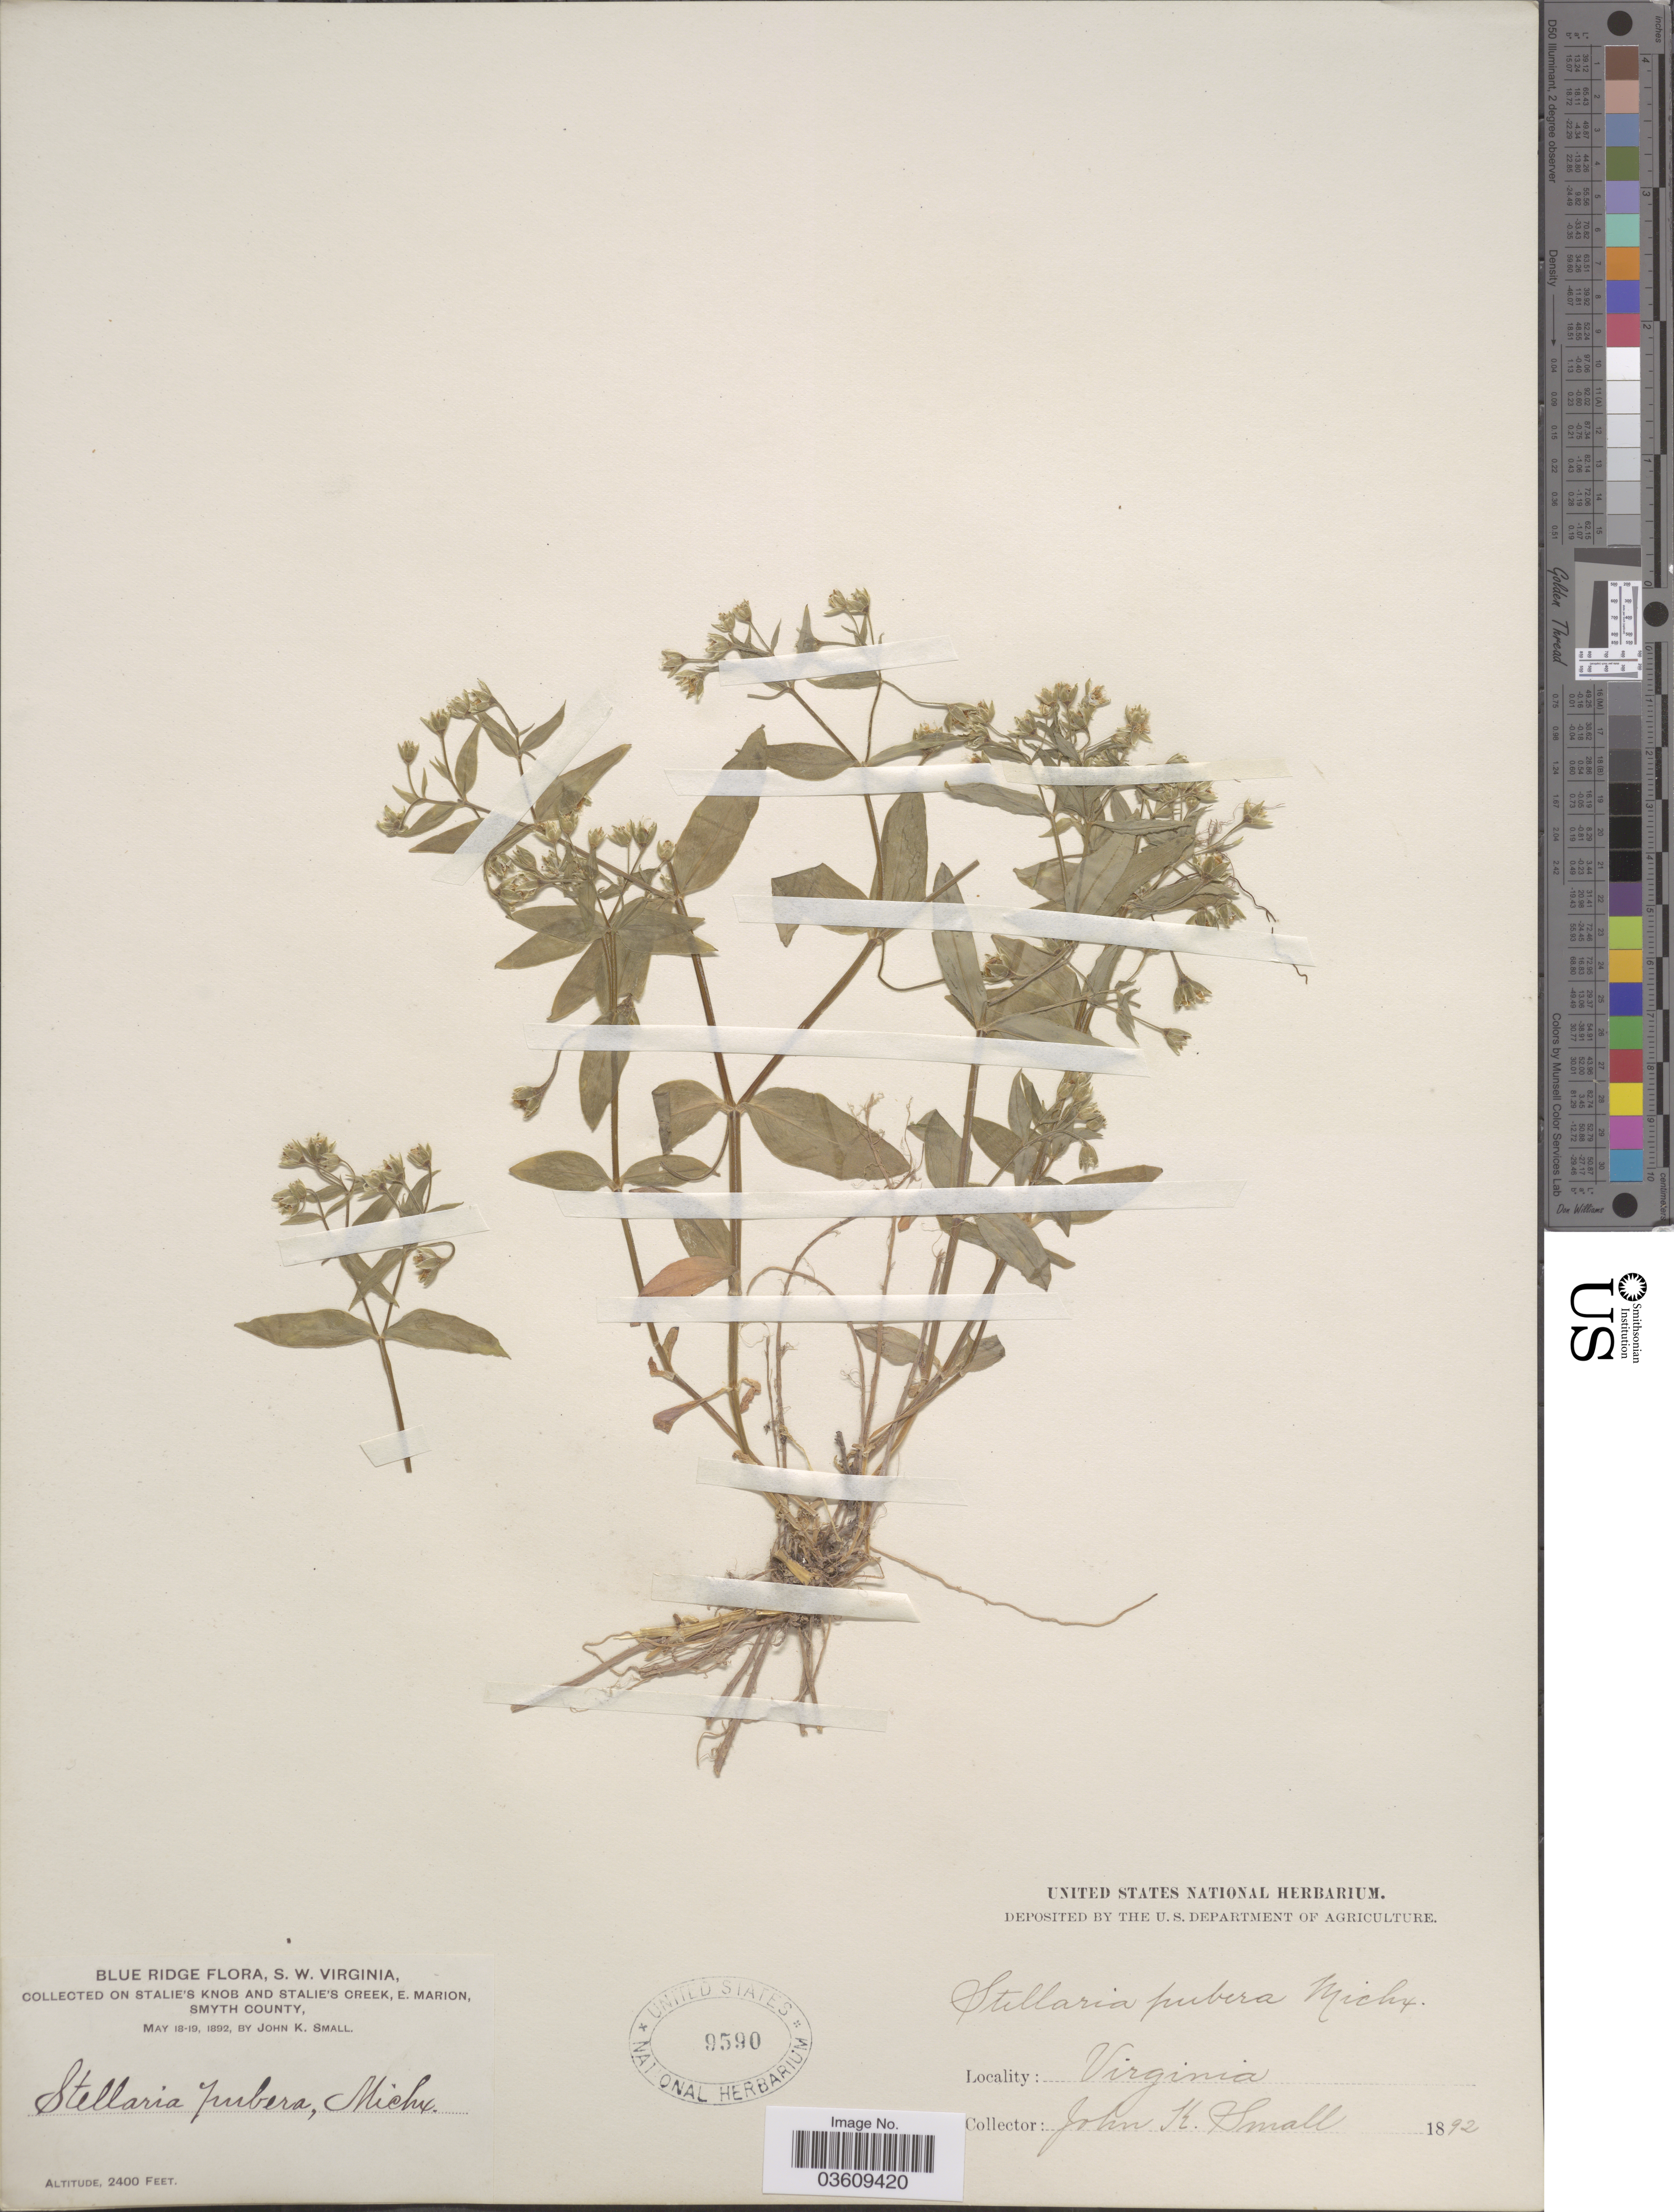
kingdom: Plantae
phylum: Tracheophyta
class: Magnoliopsida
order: Caryophyllales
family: Caryophyllaceae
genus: Stellaria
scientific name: Stellaria pubera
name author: Michx.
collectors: J. K. Small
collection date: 1892-05-18/1892-05-19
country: United States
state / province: Virginia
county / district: Smyth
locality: Blue Ridge, S.W. Virginia. On Stalie's Knob and Stalie's Creek, E. Marion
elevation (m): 732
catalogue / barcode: US 9590